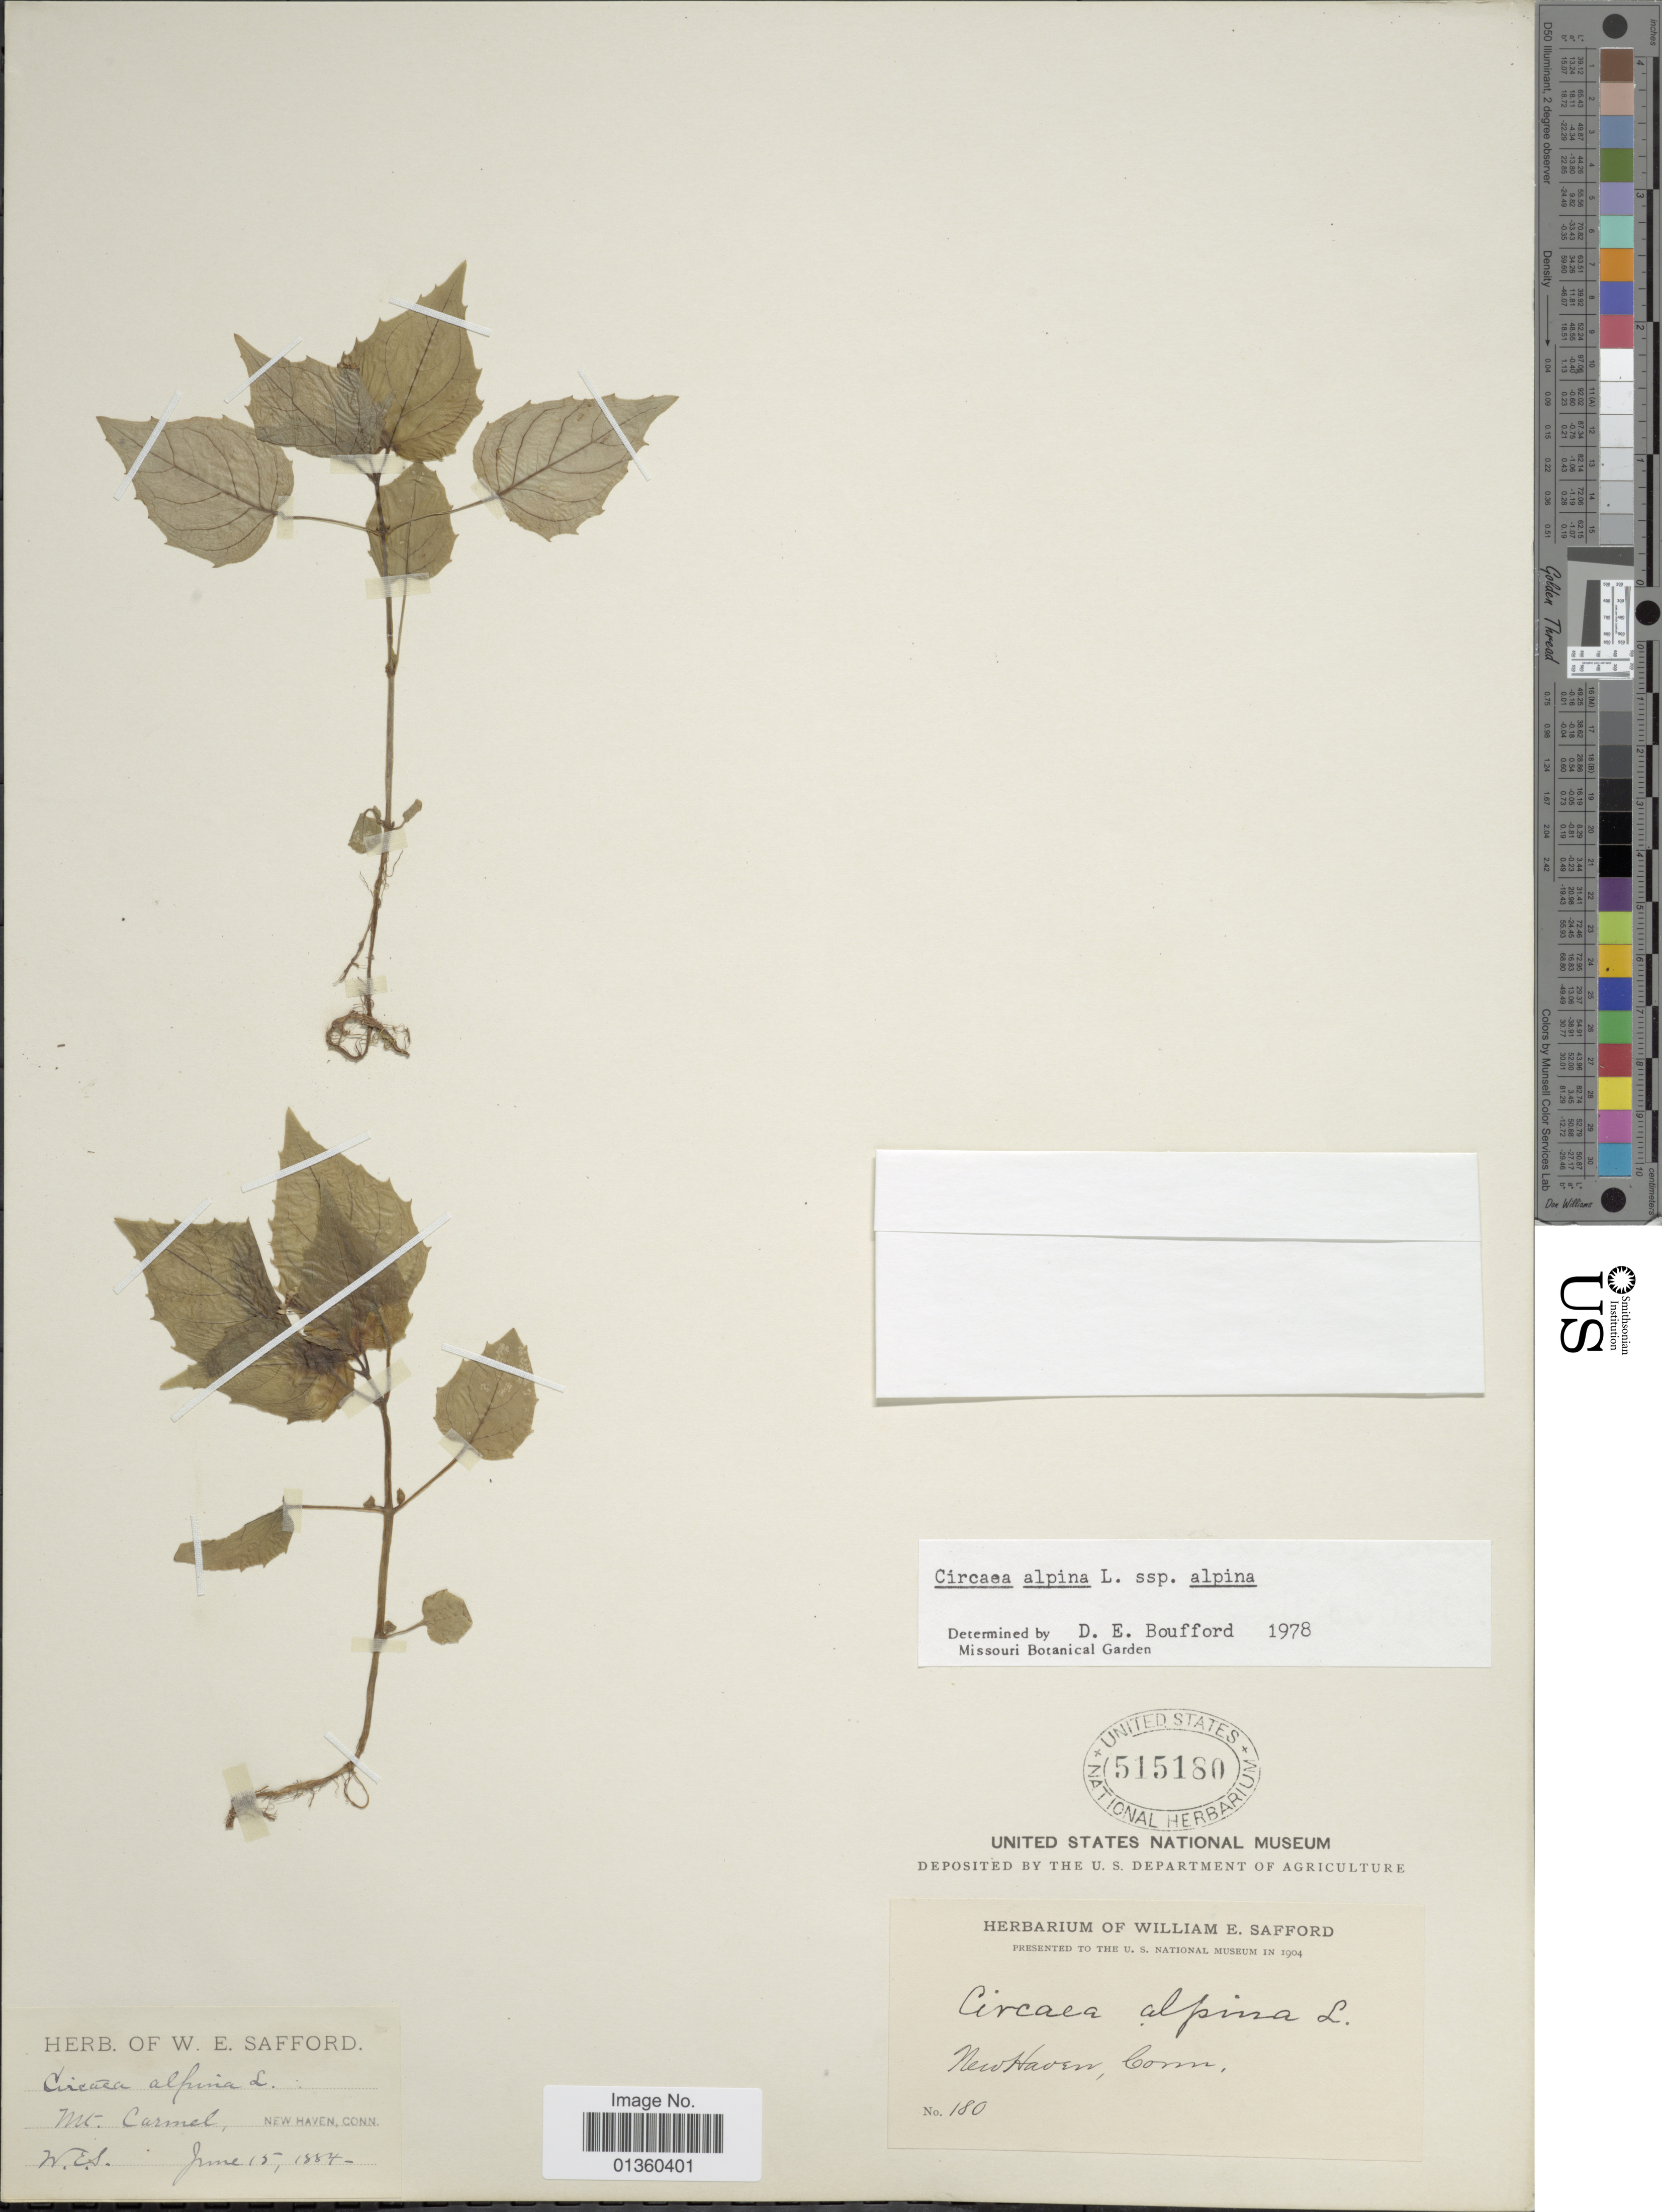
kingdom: Plantae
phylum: Tracheophyta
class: Magnoliopsida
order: Myrtales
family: Onagraceae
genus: Circaea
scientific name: Circaea alpina subsp. alpina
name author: L.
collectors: ex herb. W. E. Safford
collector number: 180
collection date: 1884-06-15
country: United States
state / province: Connecticut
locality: Mt. Carmel, New Haven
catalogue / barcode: US 515180